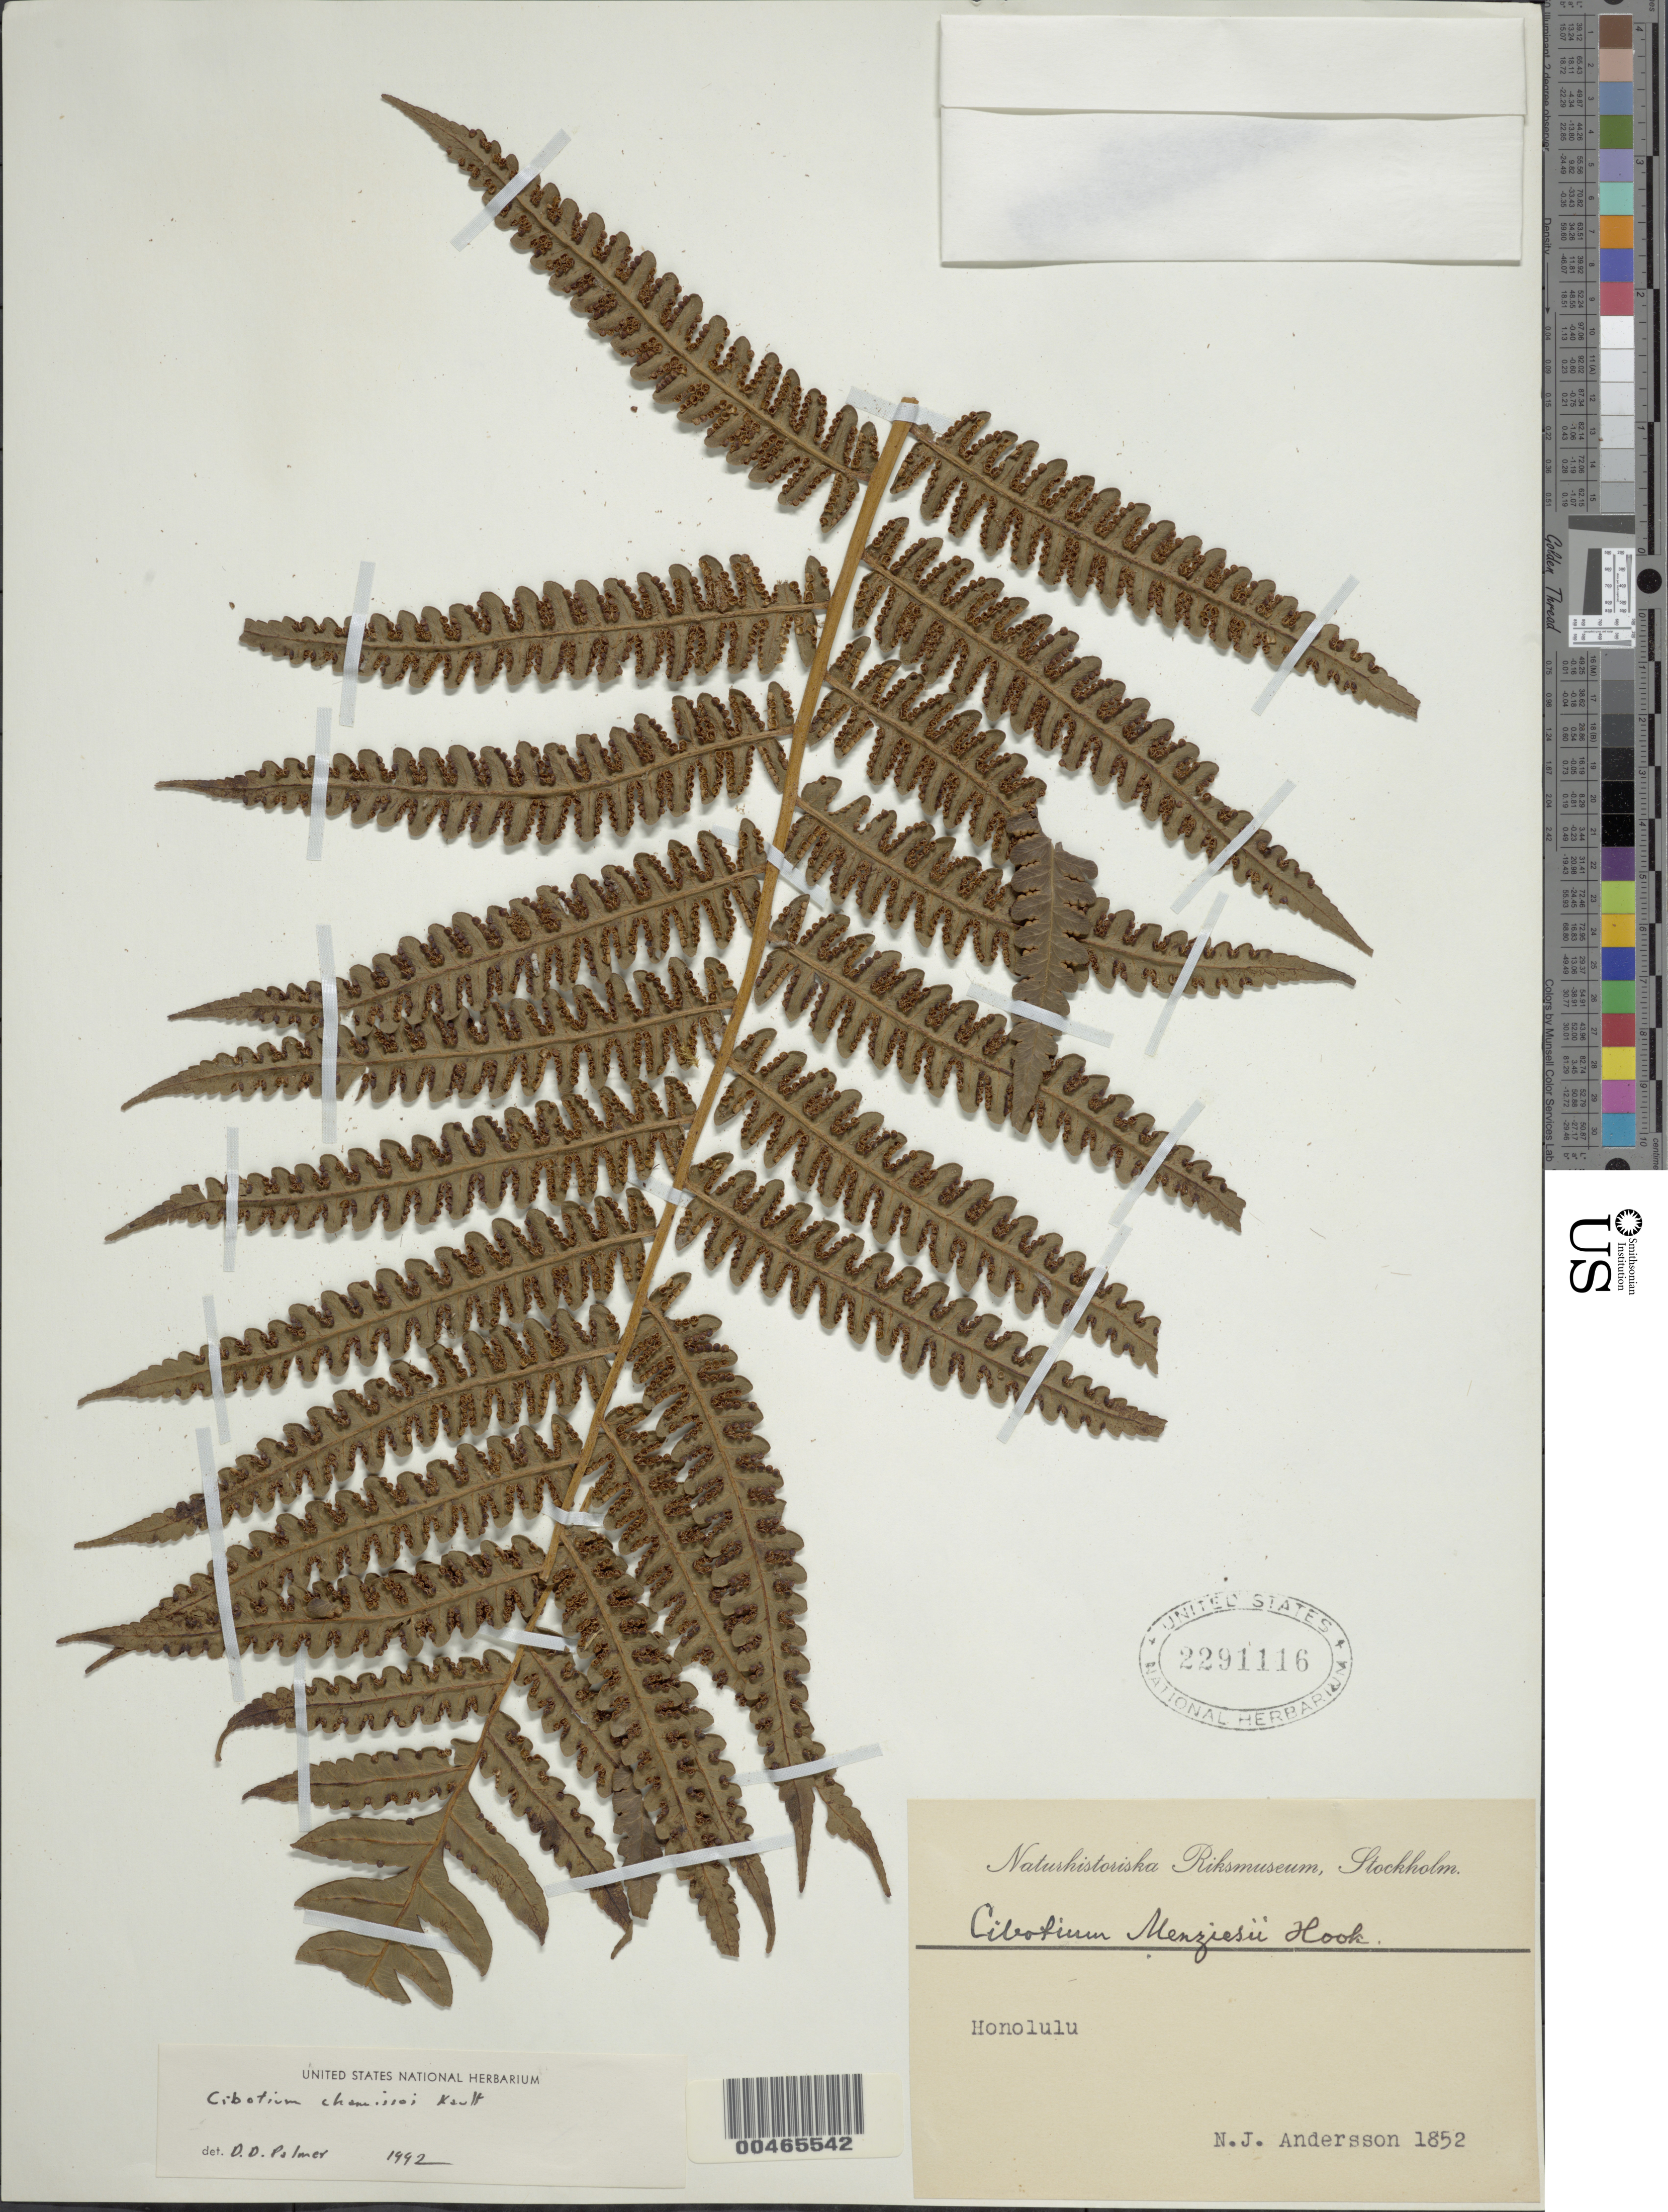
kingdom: Plantae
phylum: Tracheophyta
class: Polypodiopsida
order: Cyatheales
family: Cibotiaceae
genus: Cibotium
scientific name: Cibotium chamissoi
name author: Kaulf.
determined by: Palmer, D.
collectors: N. J. Andersson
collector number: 1852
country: United States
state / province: Hawaii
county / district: Honolulu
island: Oahu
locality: Honolulu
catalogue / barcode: US 2291116